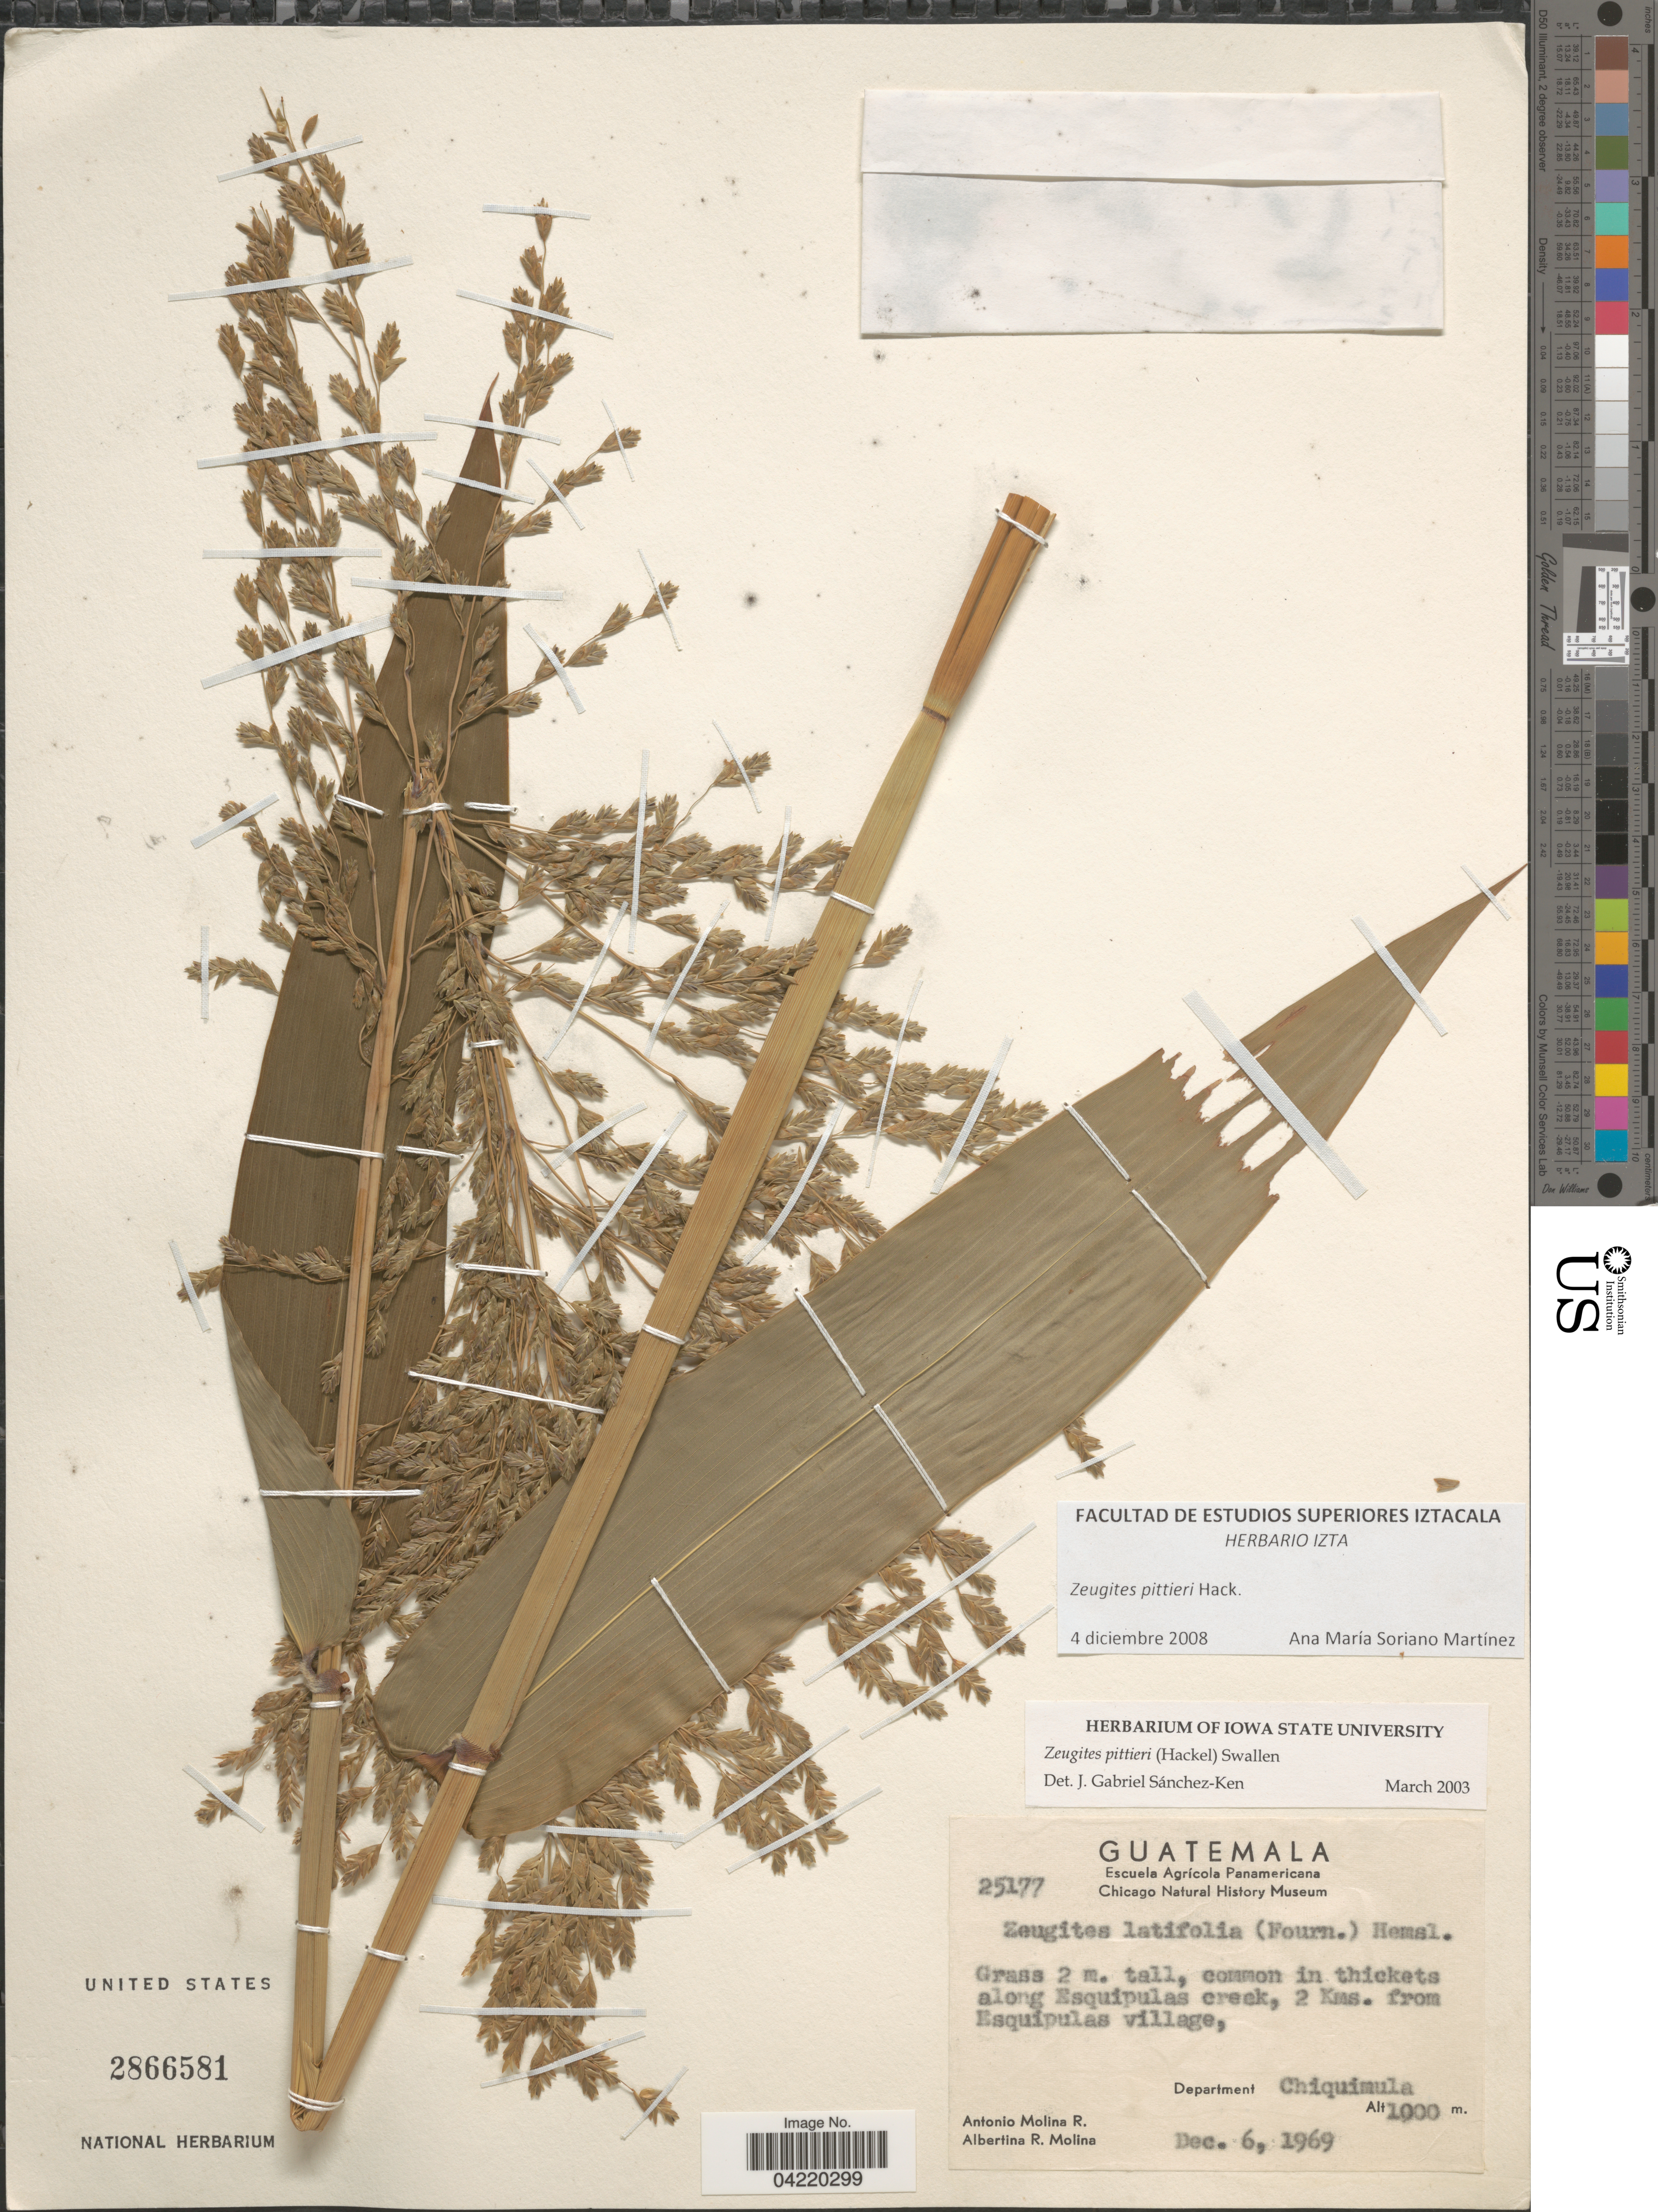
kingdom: Plantae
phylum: Tracheophyta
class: Liliopsida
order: Poales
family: Poaceae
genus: Zeugites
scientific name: Zeugites pittieri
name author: Hack.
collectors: A. Molina R. & A. R. Molina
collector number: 25177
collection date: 1969-12-06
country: Guatemala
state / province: Chiquimula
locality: Common in thickets along Esquipulas village, Department Chiquimula.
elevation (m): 1900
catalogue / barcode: US 2866581